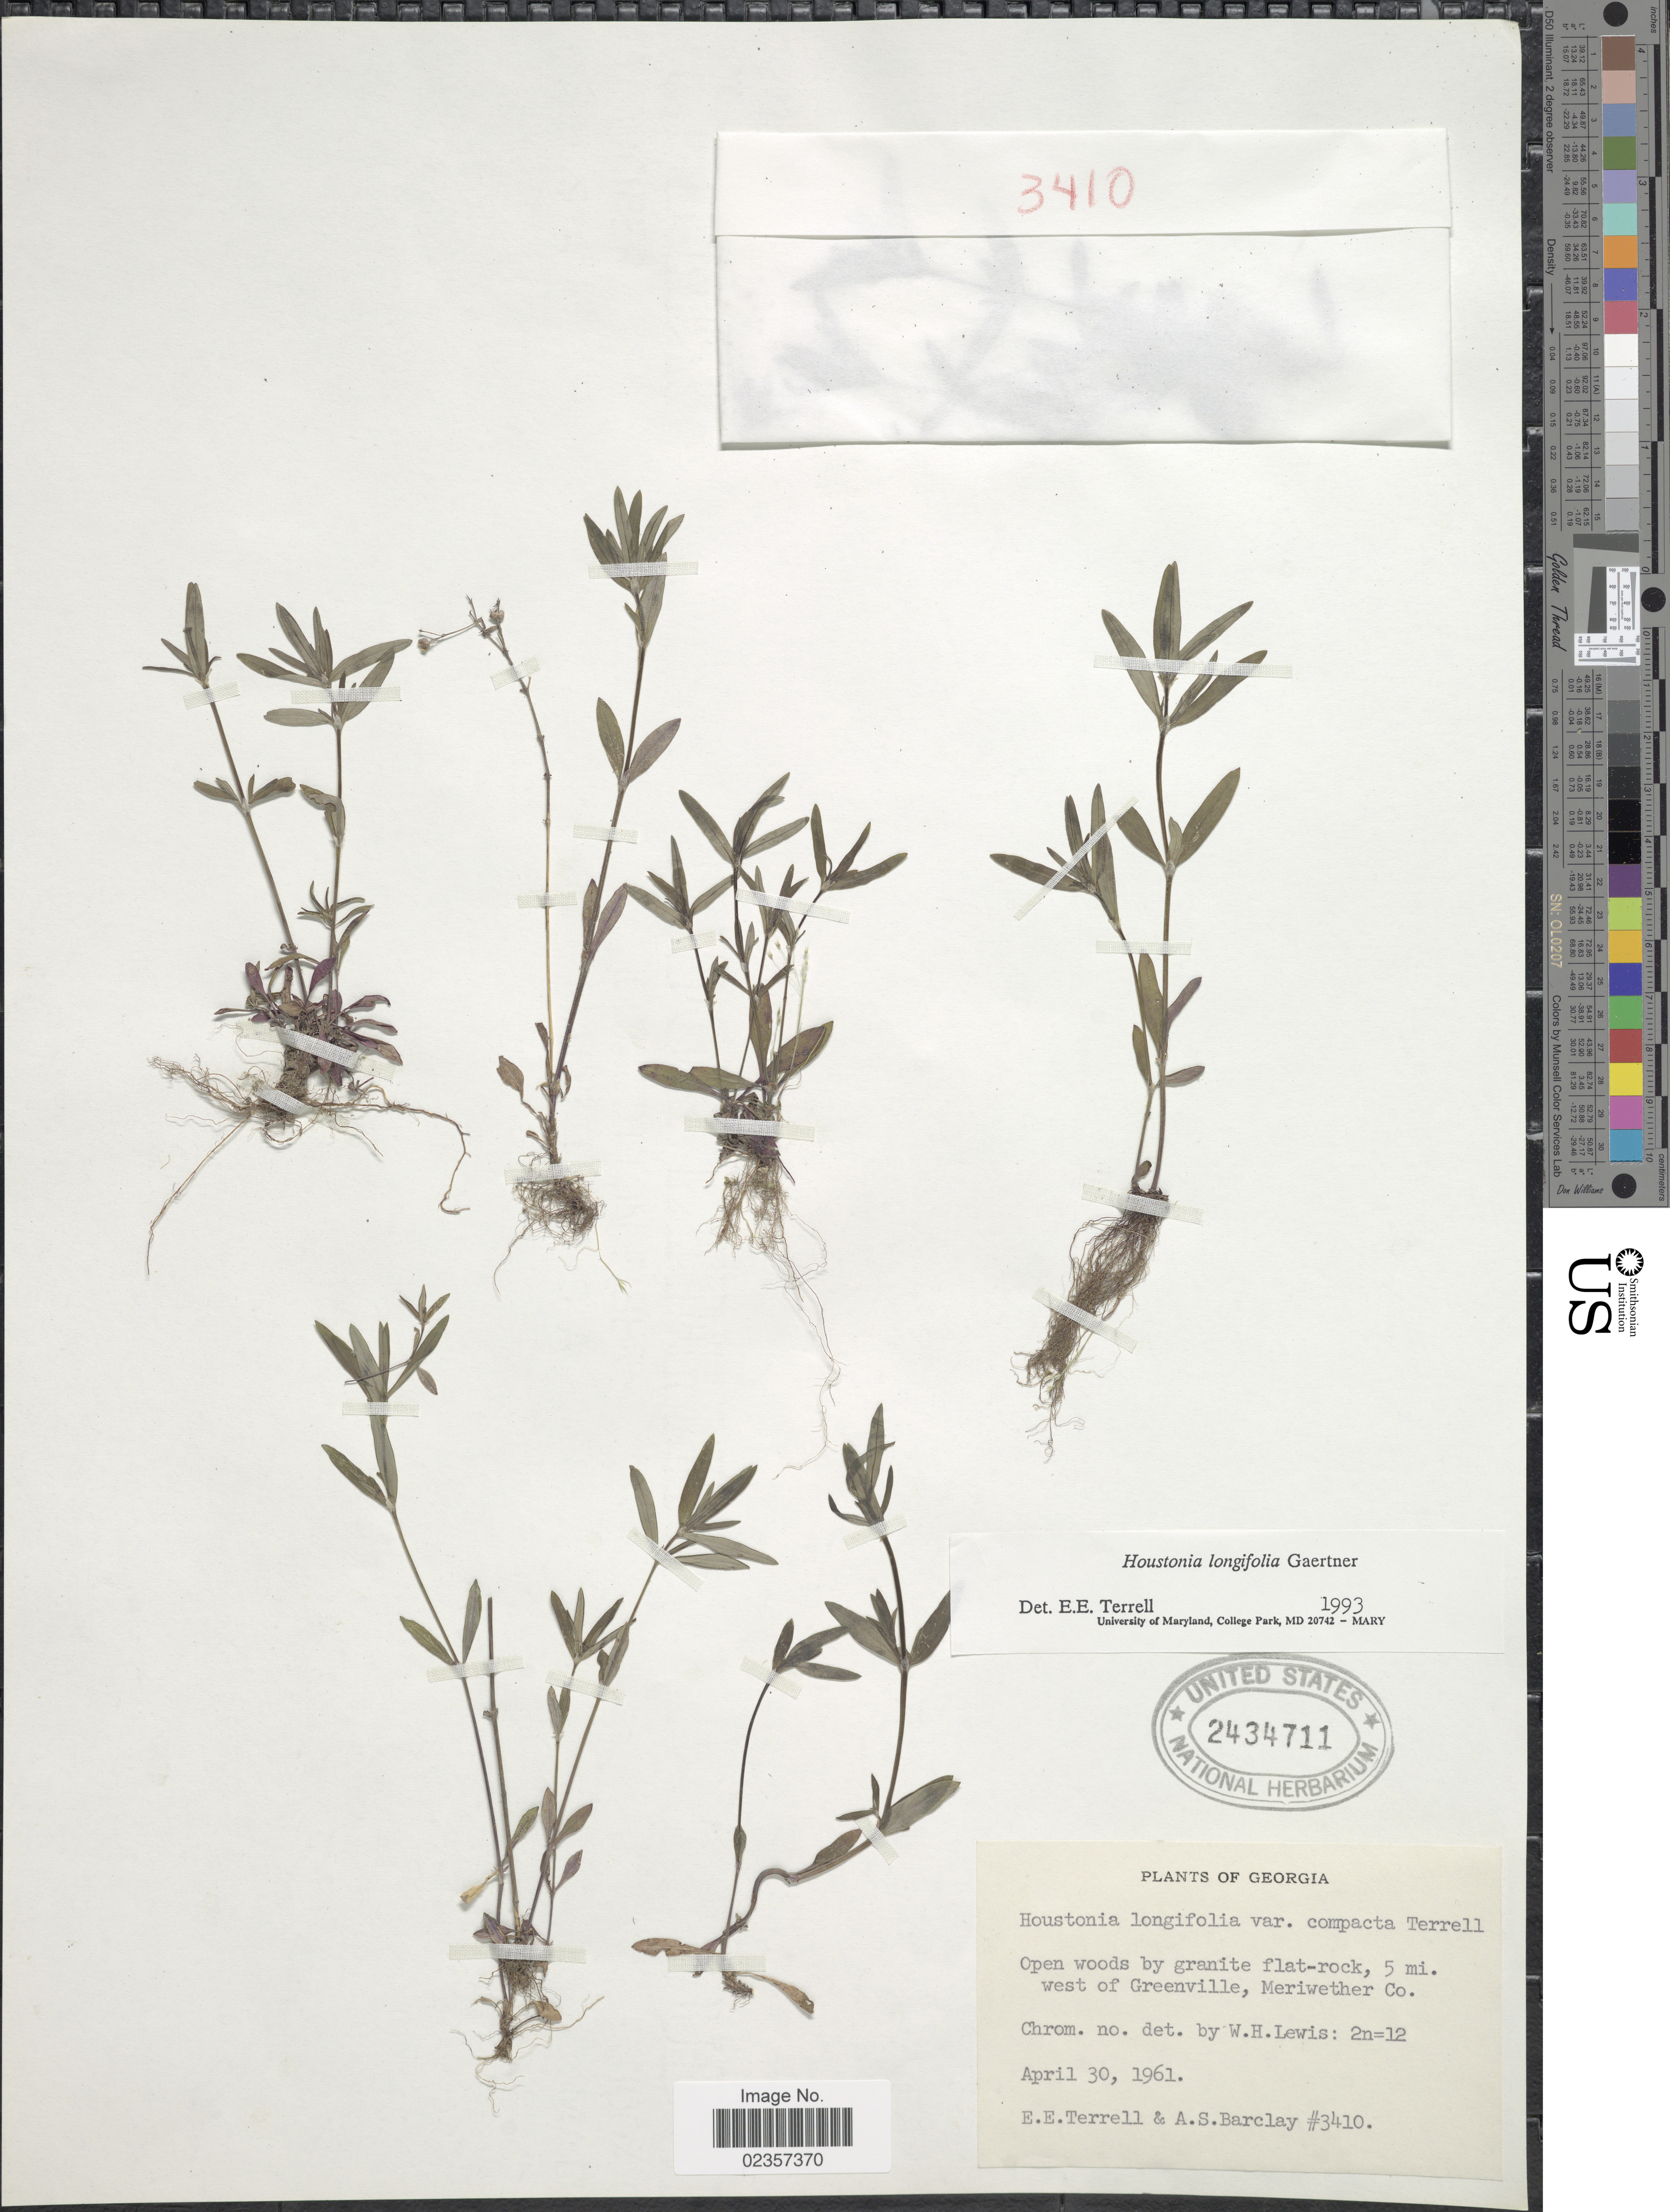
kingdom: Plantae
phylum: Tracheophyta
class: Magnoliopsida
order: Gentianales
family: Rubiaceae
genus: Houstonia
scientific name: Houstonia longifolia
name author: Gaertn.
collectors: E. E. Terrell & A. S. Barclay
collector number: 3410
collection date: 1961-04-30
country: United States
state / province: Georgia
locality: Open woods by granite flat-rock, 5 mi. west of Greenville, Meriwether Co.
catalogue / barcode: US 2434711